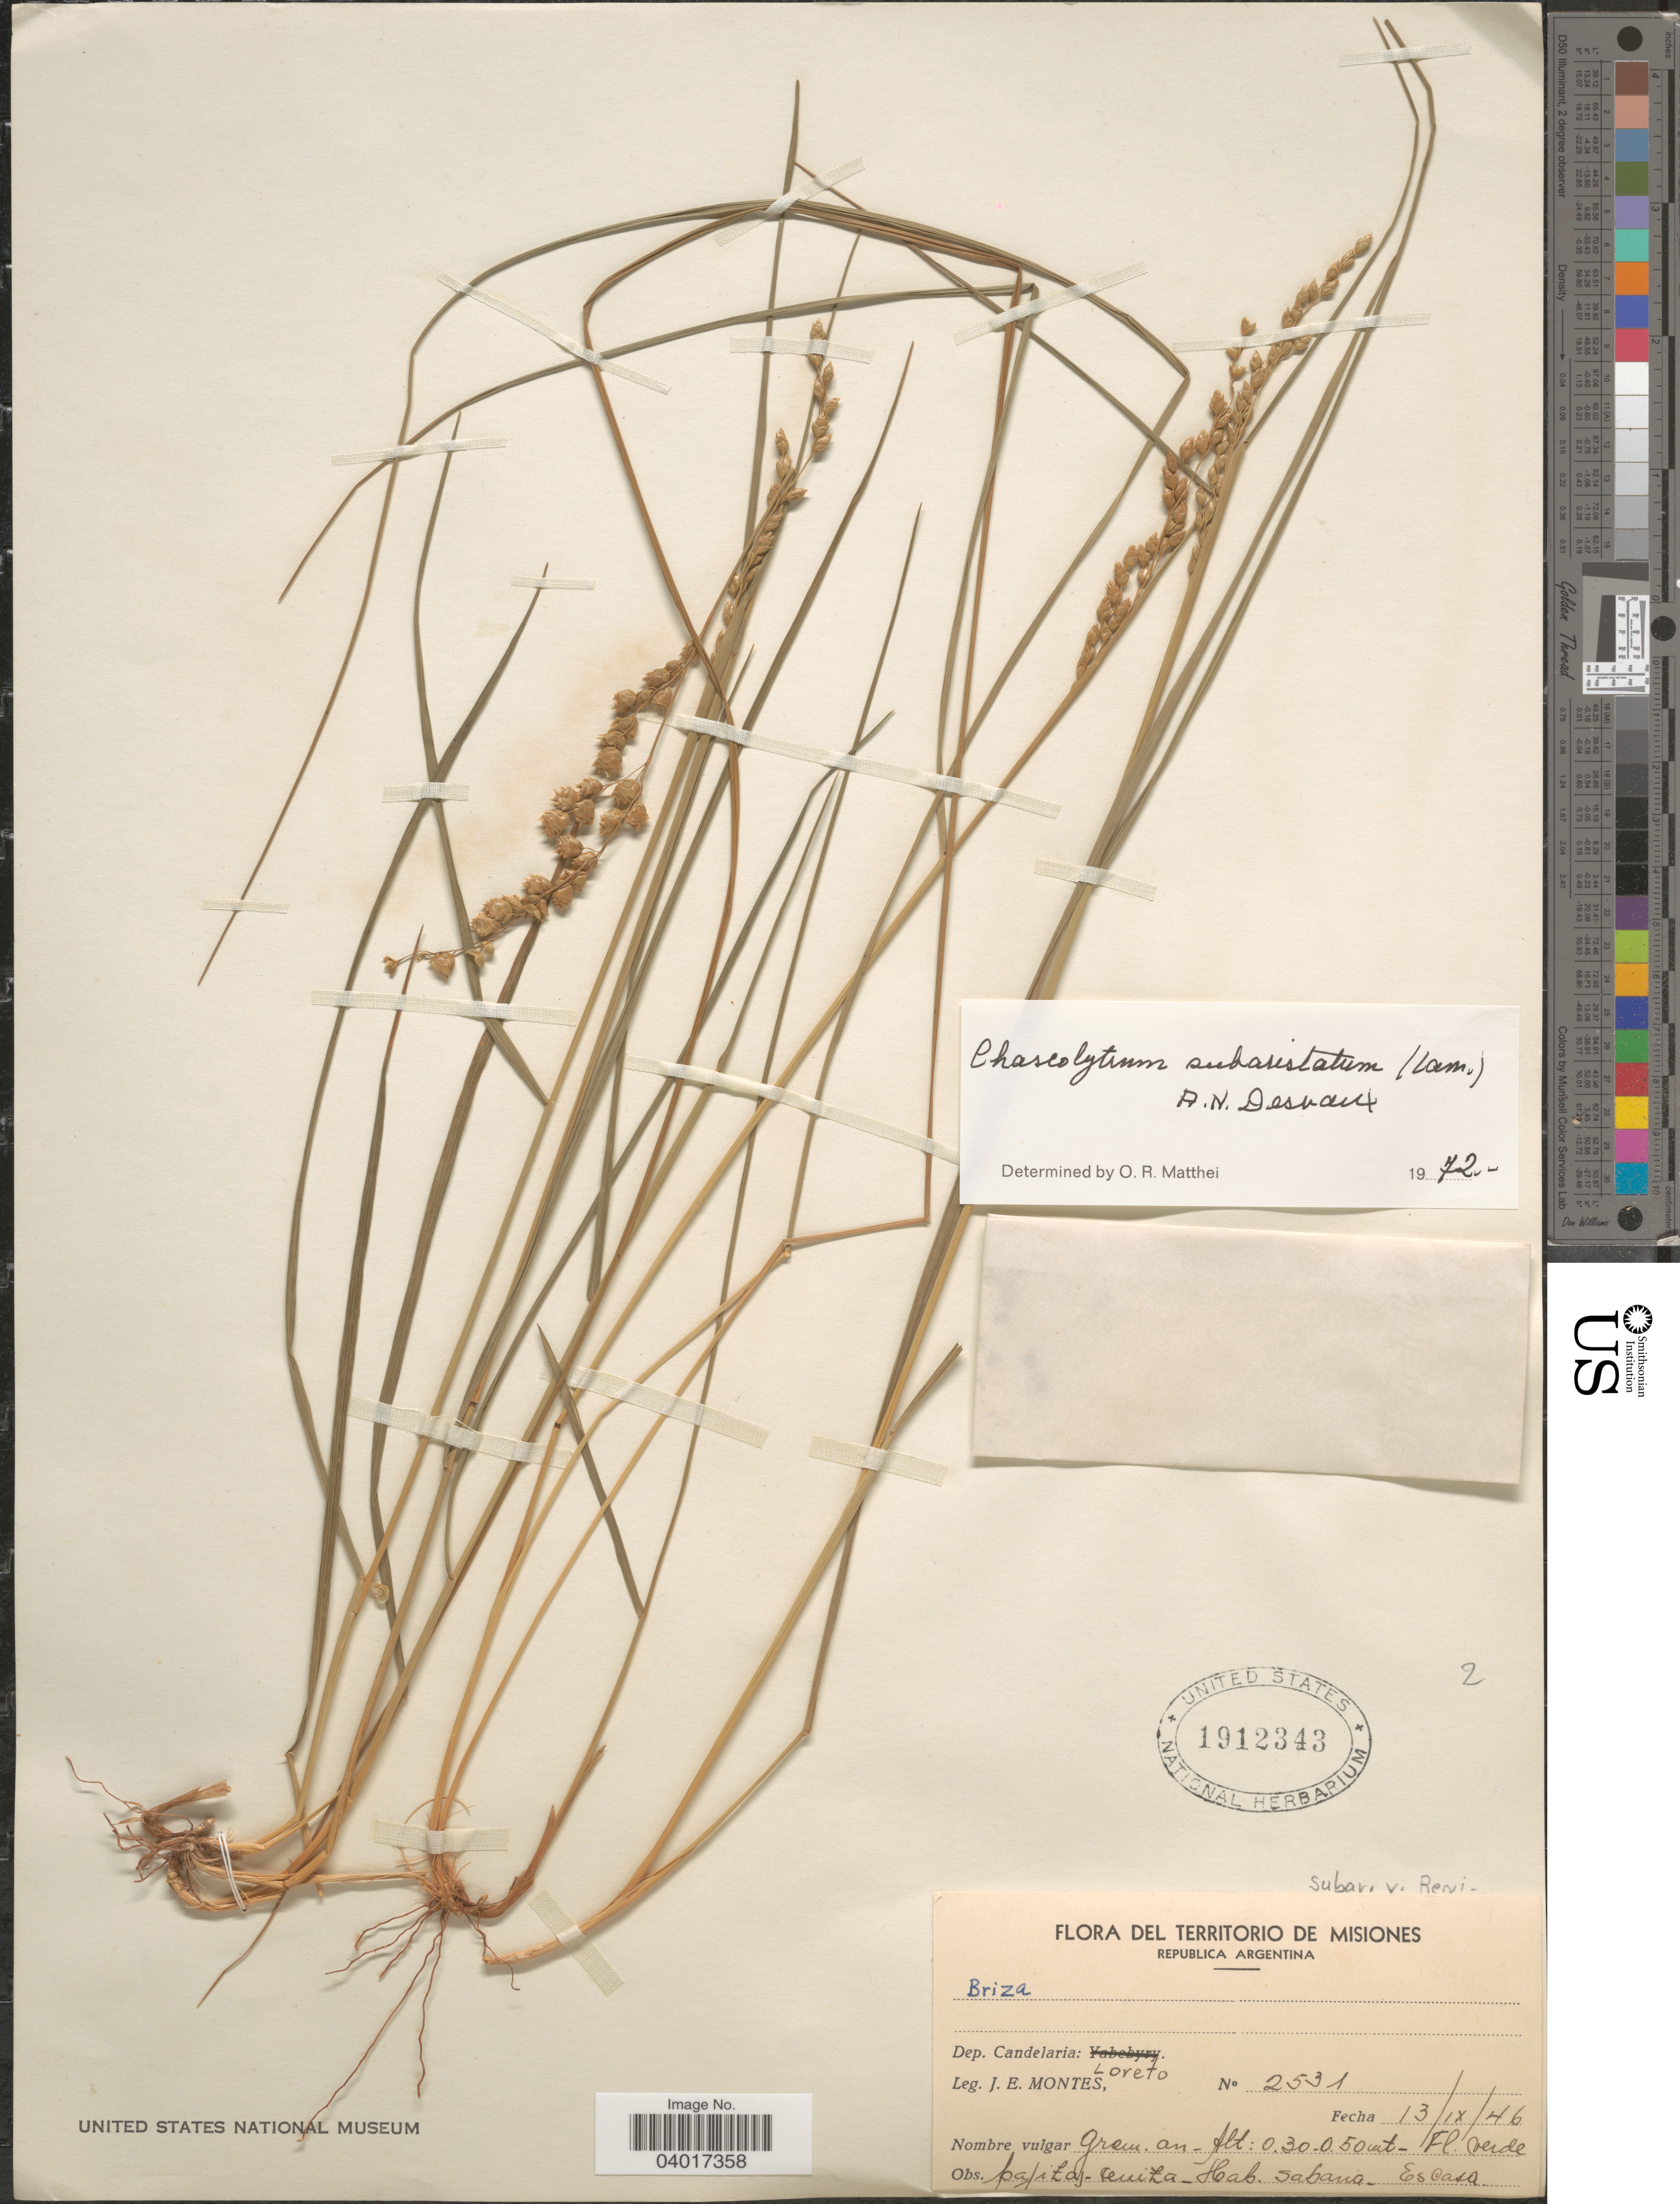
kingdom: Plantae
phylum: Tracheophyta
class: Liliopsida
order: Poales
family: Poaceae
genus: Chascolytrum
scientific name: Chascolytrum subaristatum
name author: (Lam.) Desv.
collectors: J. E. Montes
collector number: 2531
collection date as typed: Transcribed d/m/y: 13/9/46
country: Argentina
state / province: Misiones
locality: Dep. Candelaria: Loreto.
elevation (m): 0.3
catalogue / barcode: US 1912343